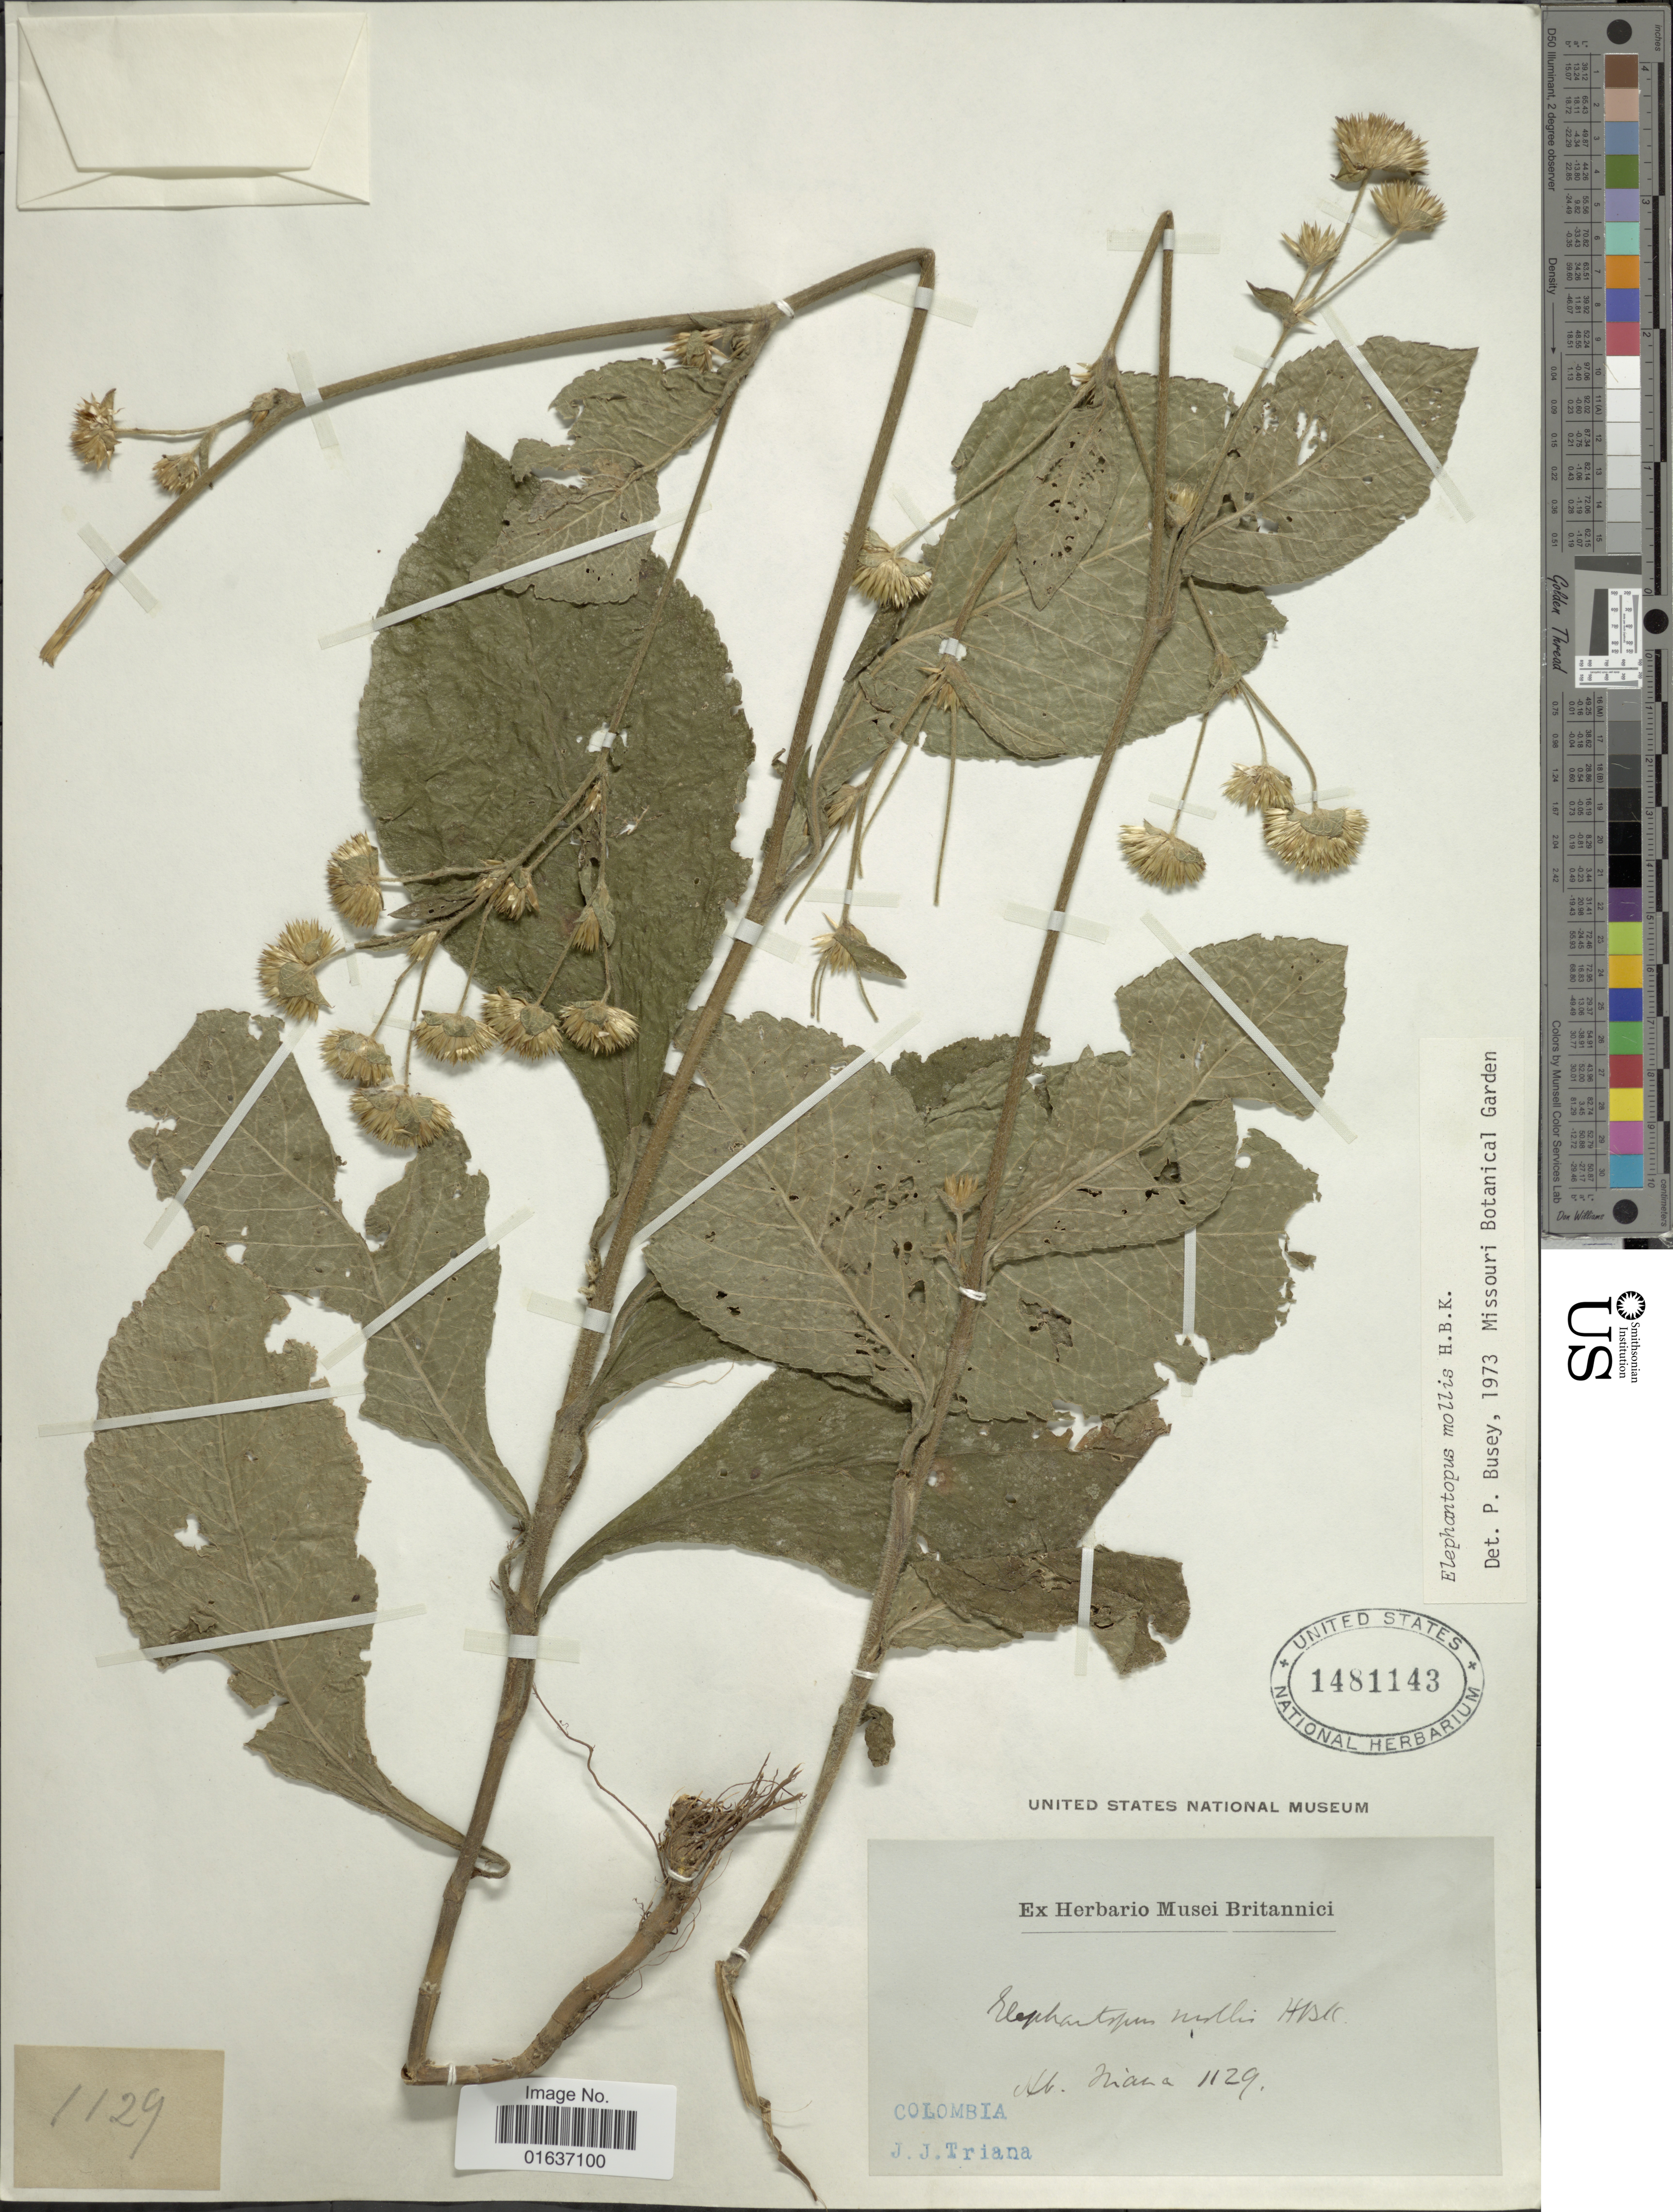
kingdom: Plantae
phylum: Tracheophyta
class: Magnoliopsida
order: Asterales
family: Asteraceae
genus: Elephantopus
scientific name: Elephantopus mollis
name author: Kunth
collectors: J. J. Triana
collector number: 1129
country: Colombia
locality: Hb. Triana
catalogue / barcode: US 1481143